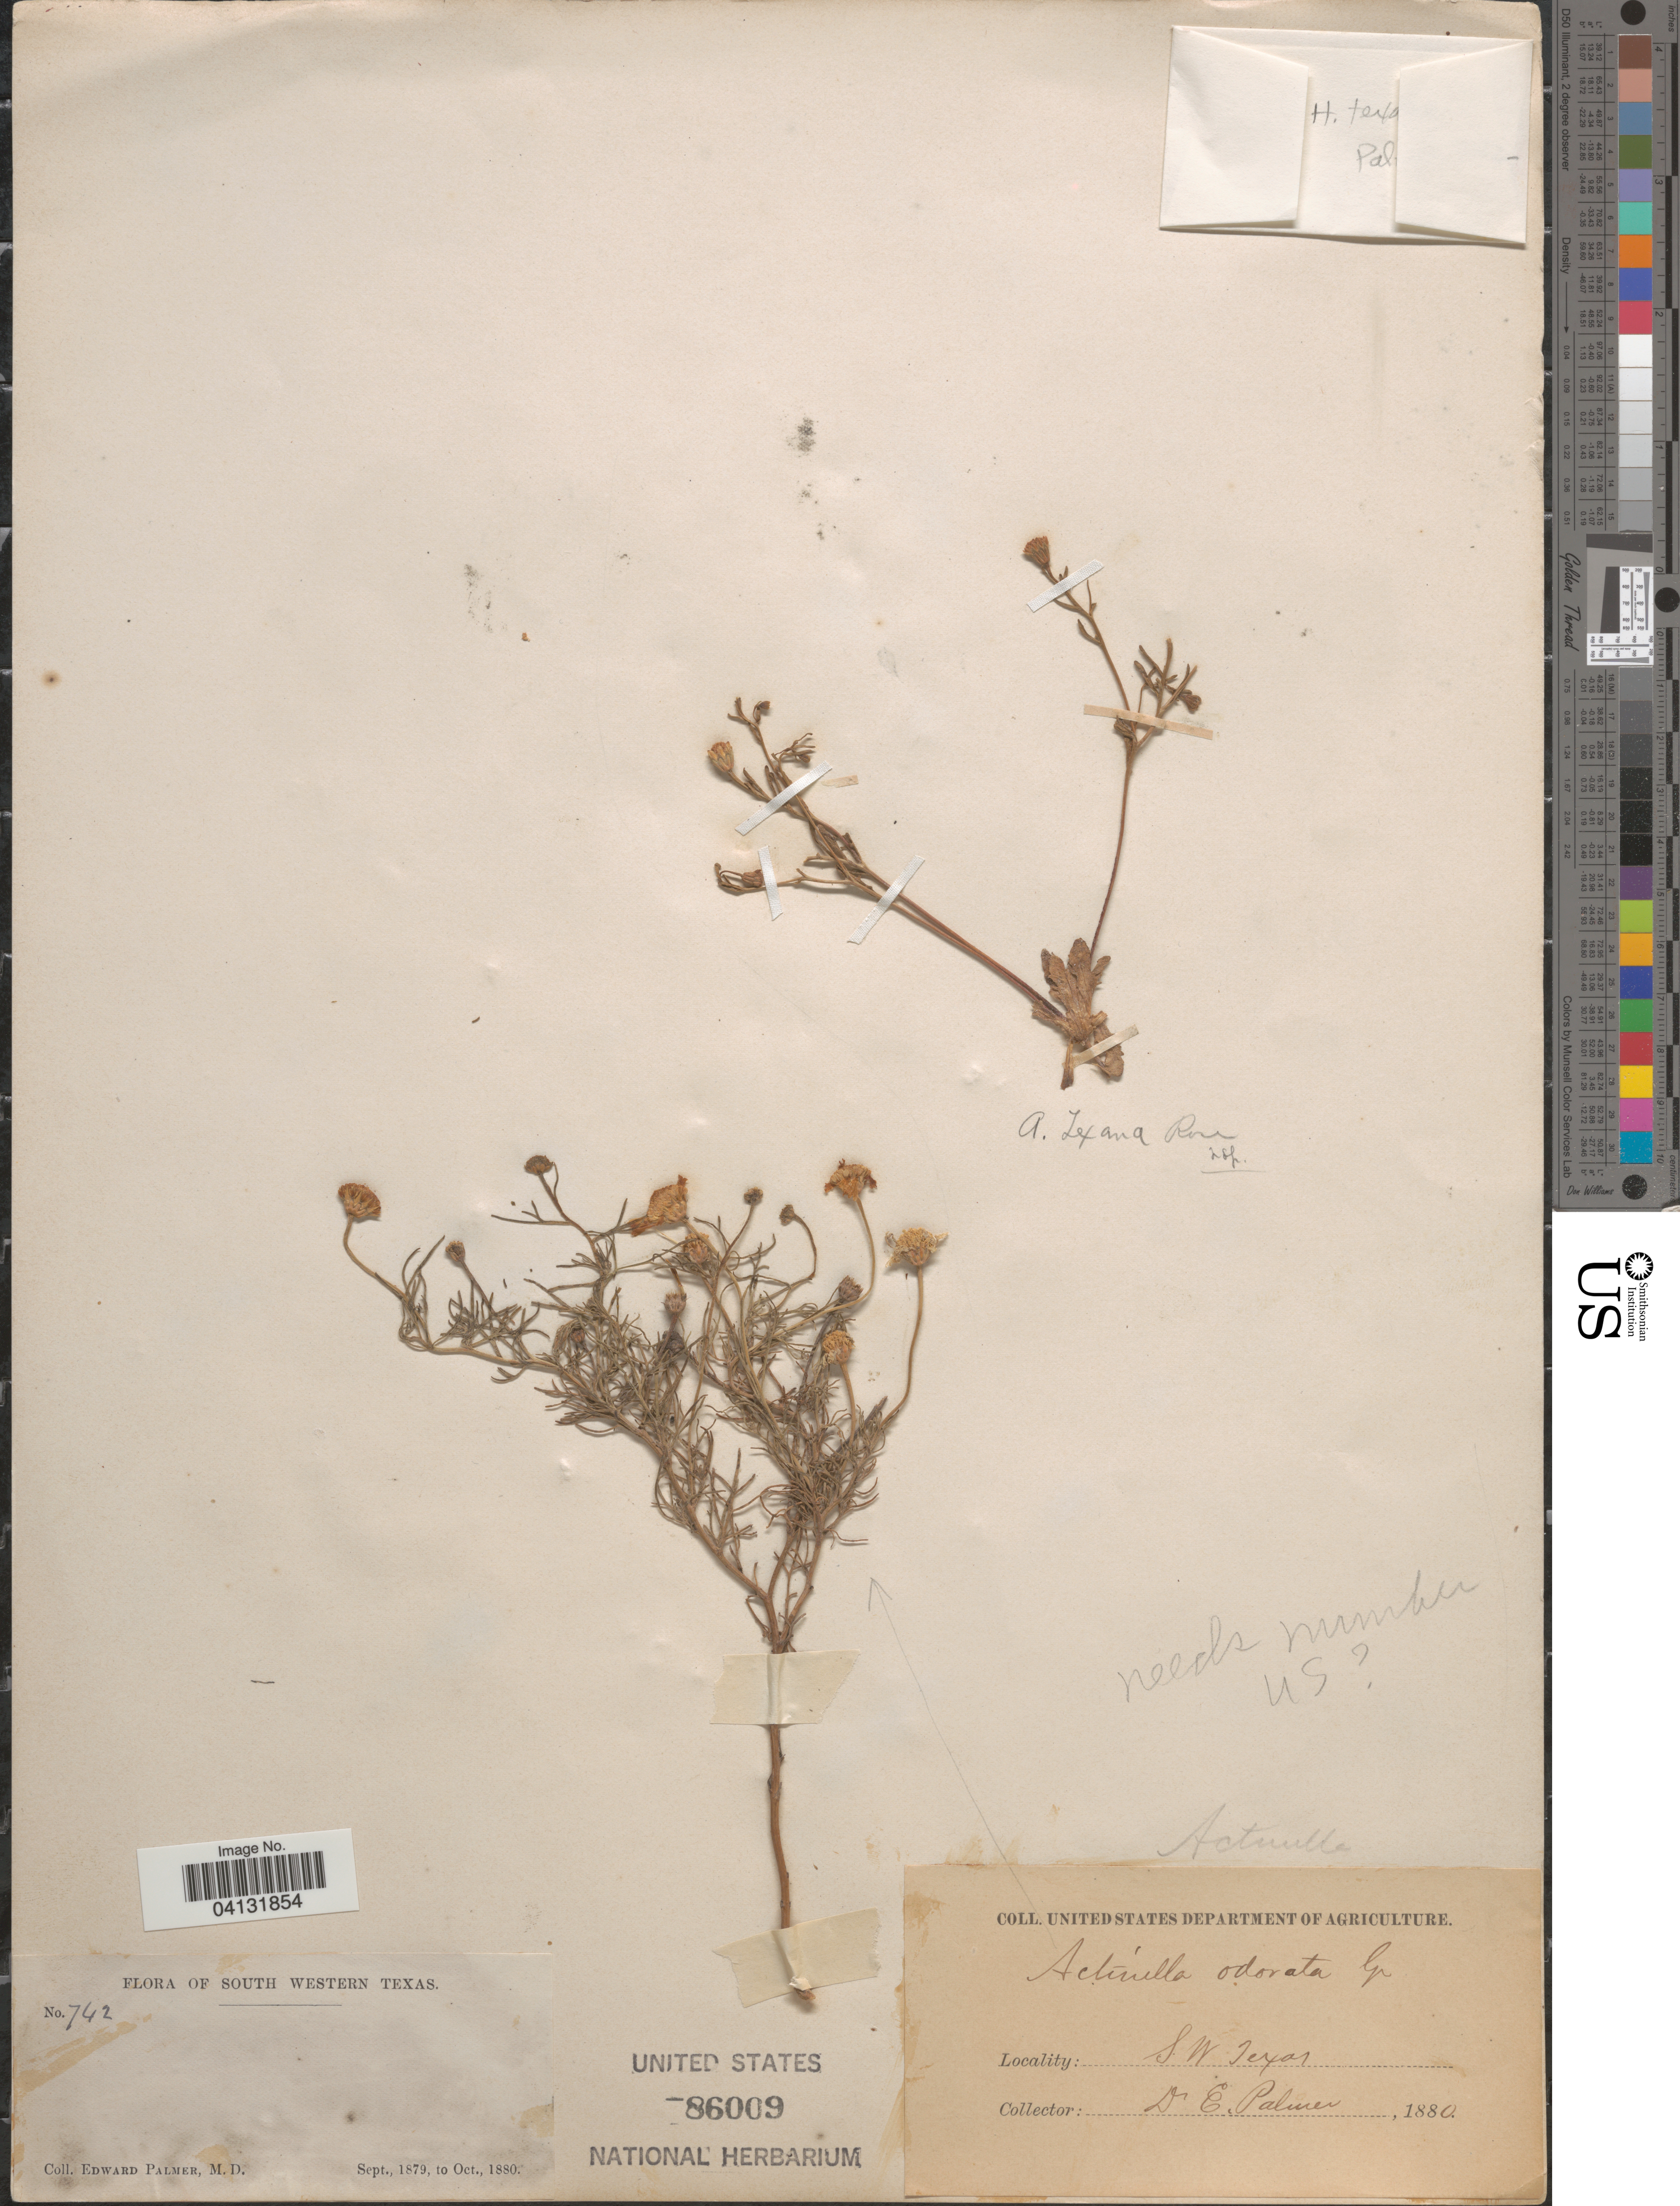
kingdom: Plantae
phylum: Tracheophyta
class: Magnoliopsida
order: Asterales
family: Asteraceae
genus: Hymenoxys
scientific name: Hymenoxys sp.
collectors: E. Palmer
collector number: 742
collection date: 1880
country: United States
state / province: Texas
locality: South Western Texas.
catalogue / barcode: US 86009